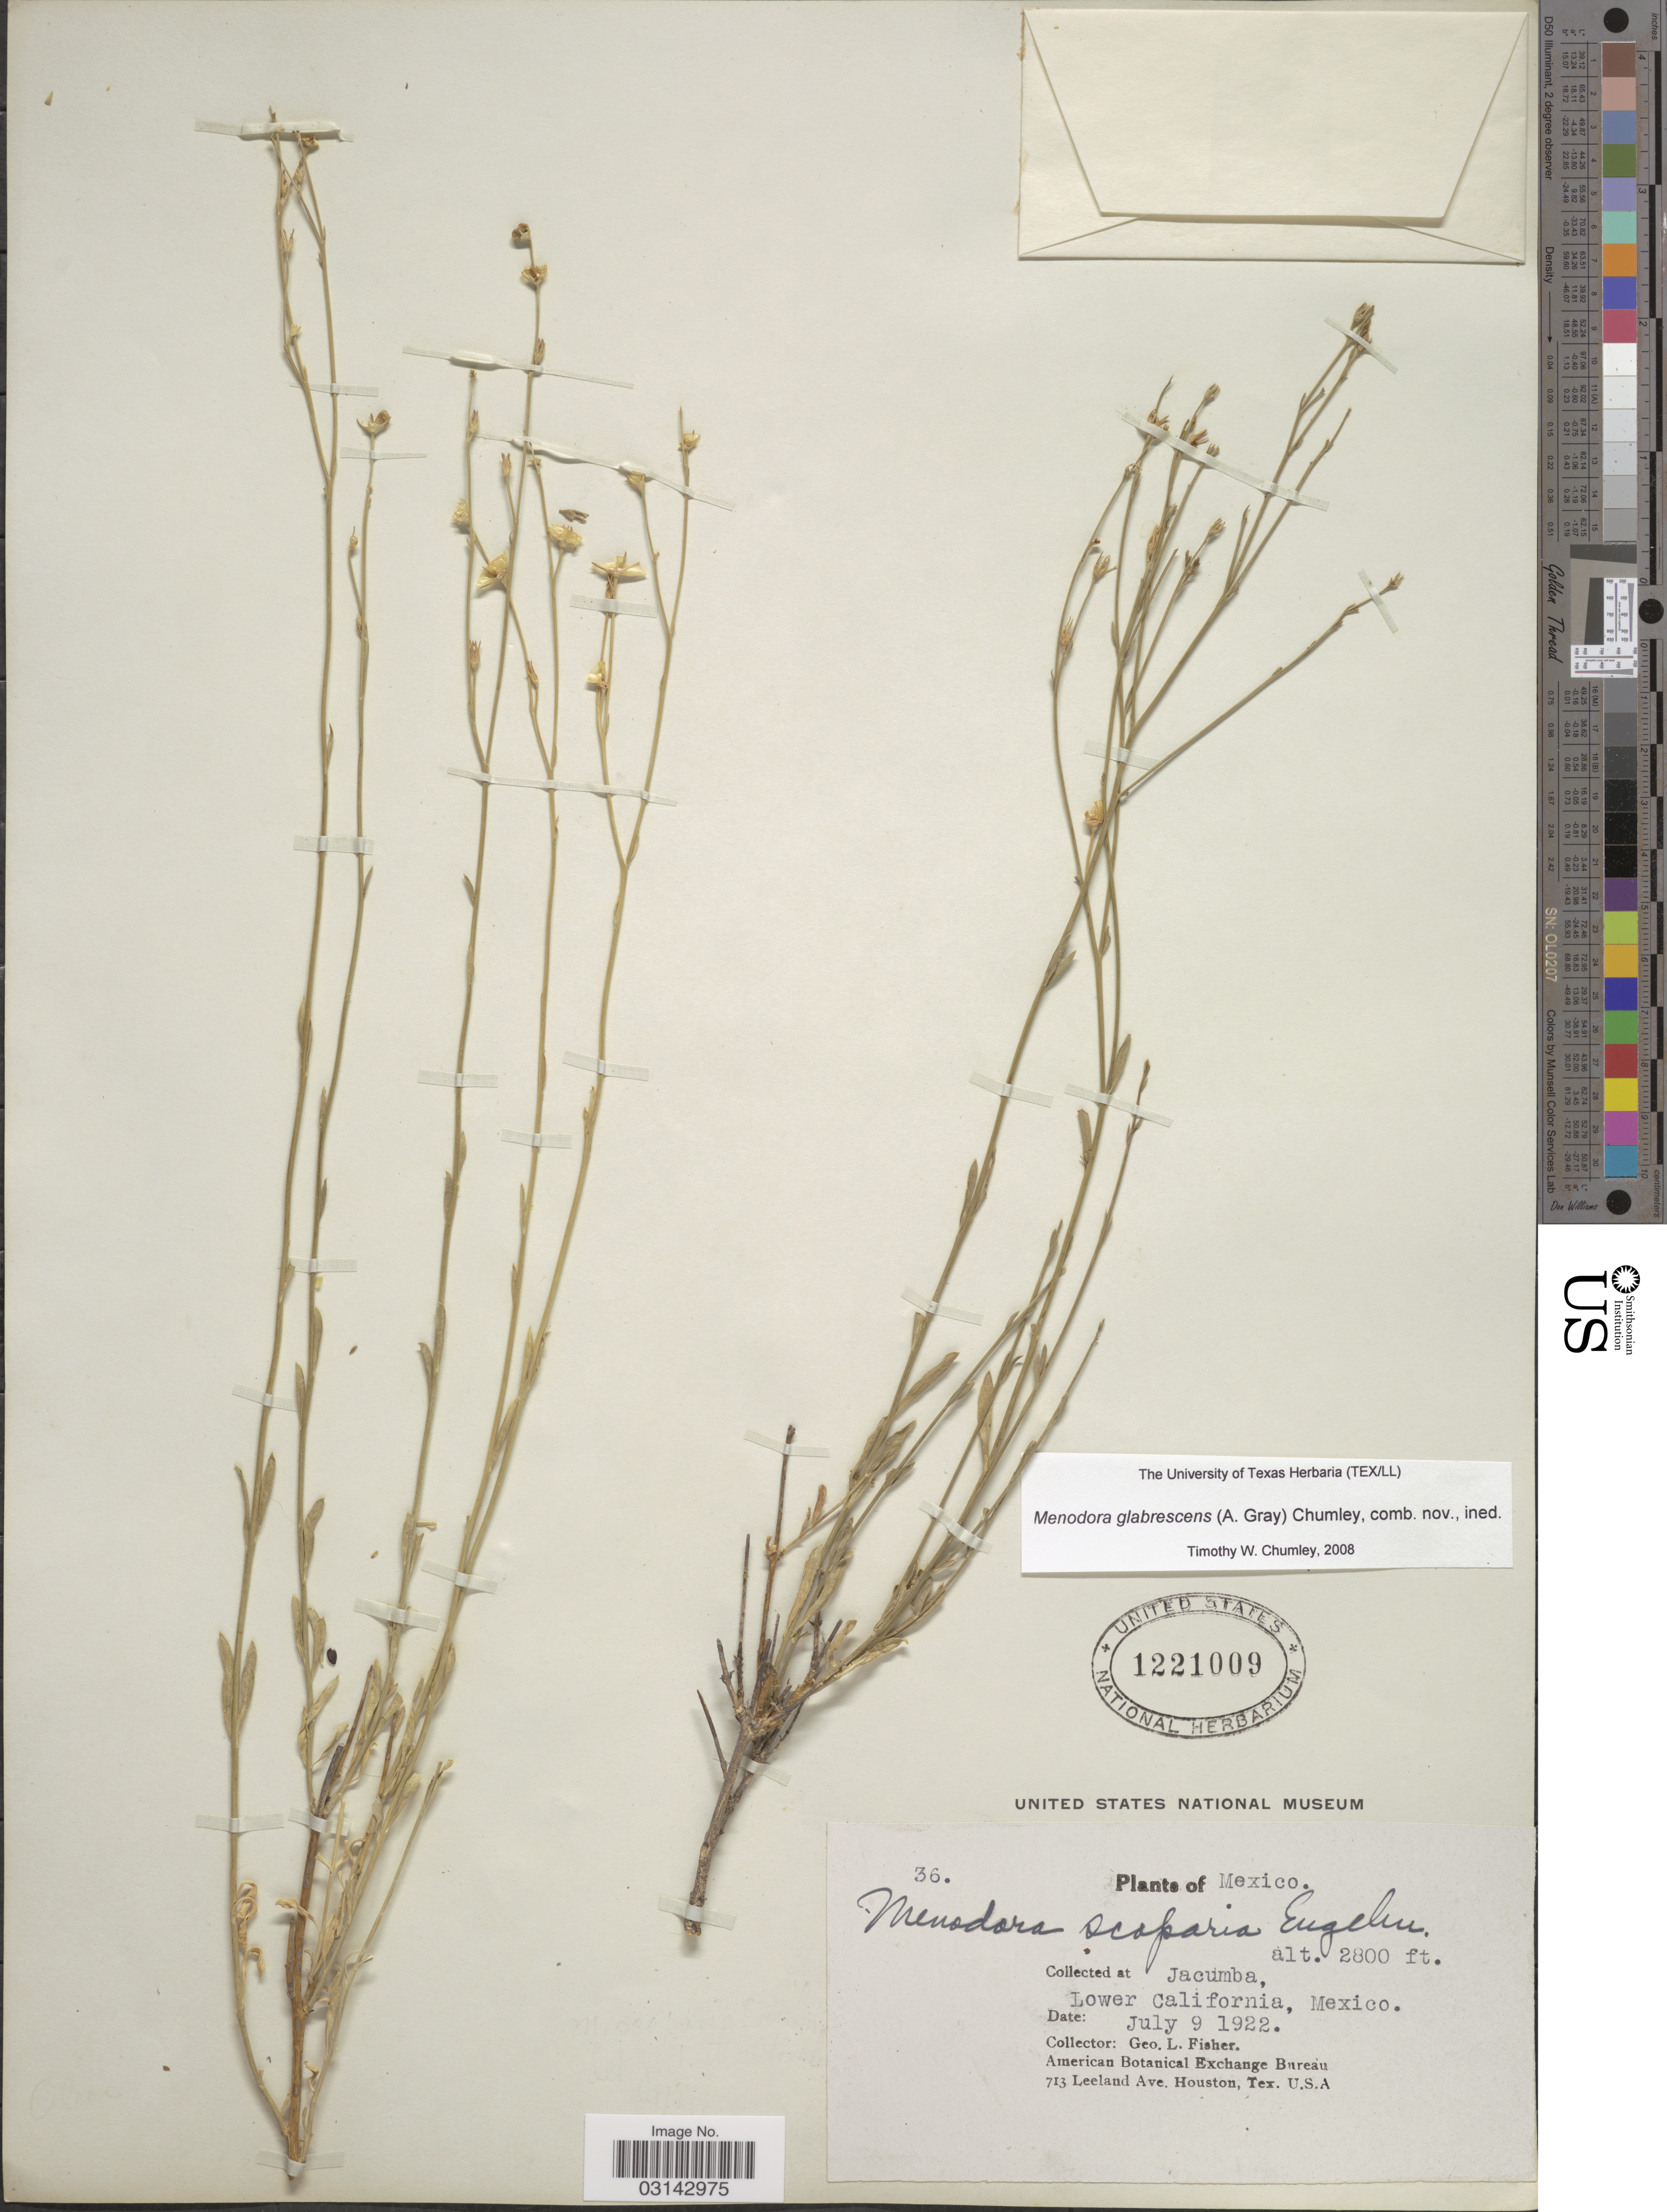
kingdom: Plantae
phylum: Tracheophyta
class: Magnoliopsida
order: Lamiales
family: Oleaceae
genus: Menodora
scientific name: Menodora glabrescens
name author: Chumley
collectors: G. L. Fisher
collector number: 36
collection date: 1922-07-09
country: Mexico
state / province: Baja California Norte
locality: Jacumba, Lower California.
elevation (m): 853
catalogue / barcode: US 1221009